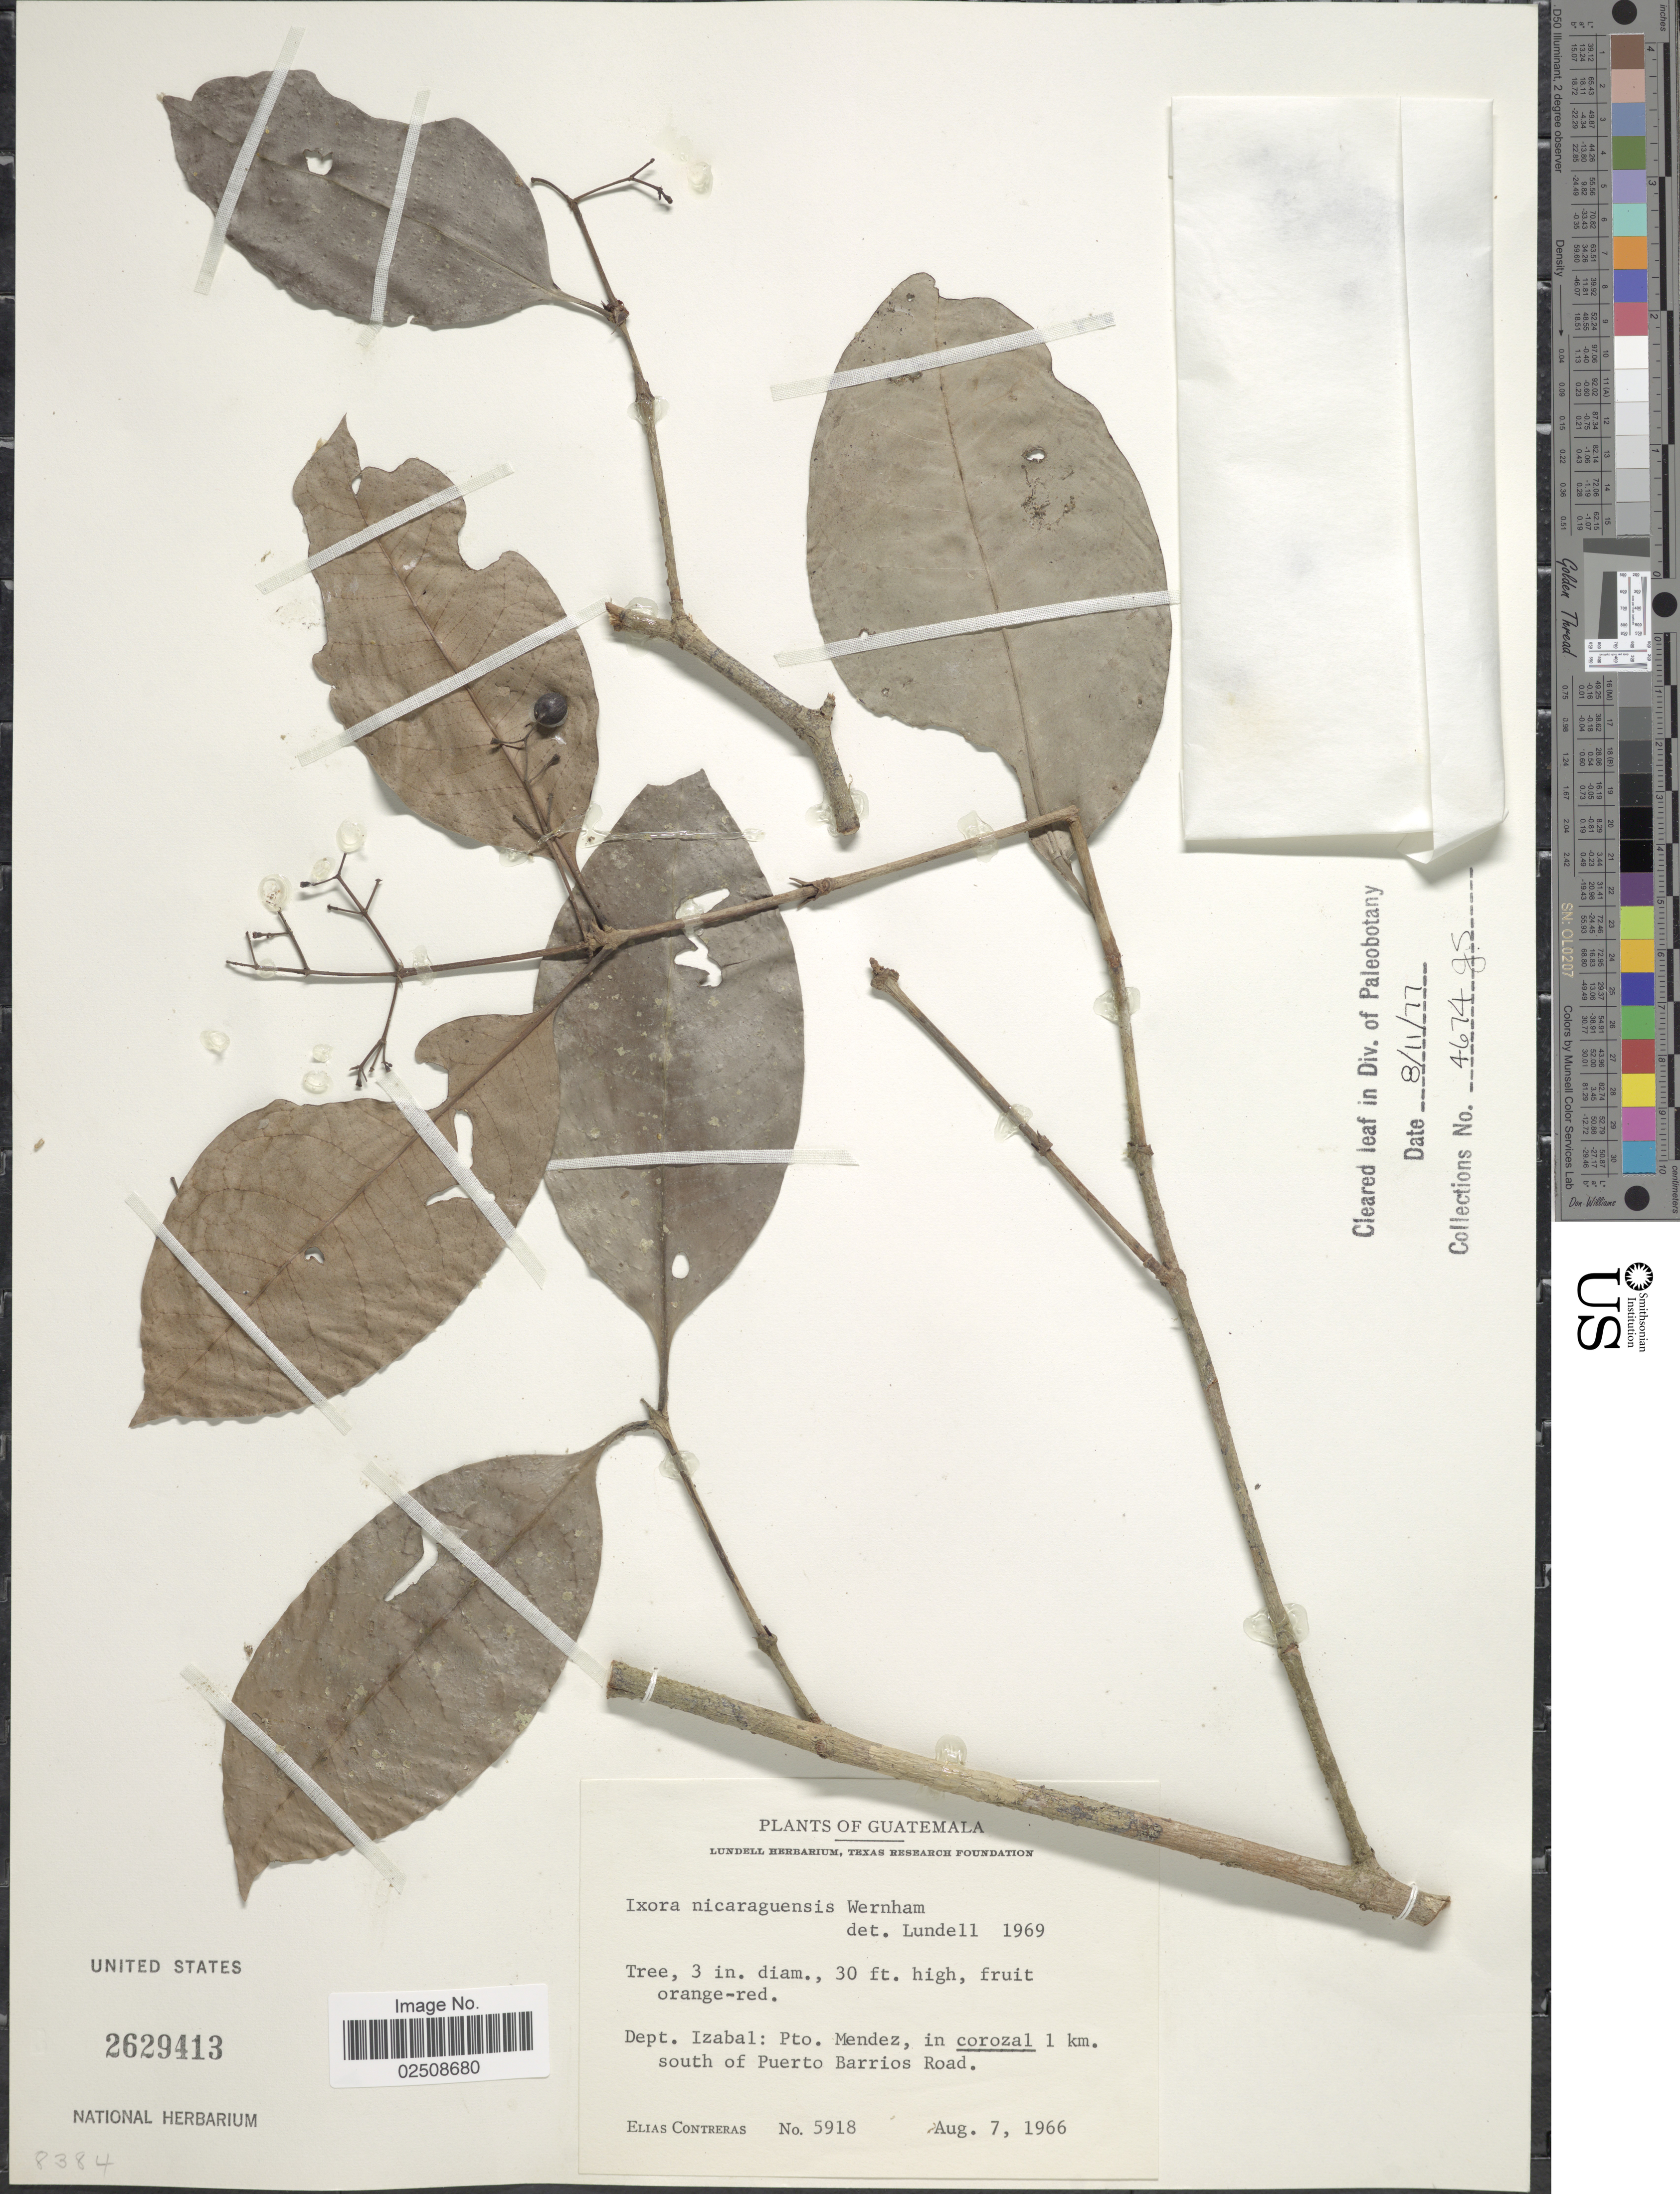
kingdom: Plantae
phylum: Tracheophyta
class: Magnoliopsida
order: Gentianales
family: Rubiaceae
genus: Ixora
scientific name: Ixora nicaraguensis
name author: Wernham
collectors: E. Contreras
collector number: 5918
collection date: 1966-08-07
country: Guatemala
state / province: Izabal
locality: Dept. Izabal: Pto. Mendez, in corozal 1 km. south of Puerto Barrios Road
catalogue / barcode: US 2629413